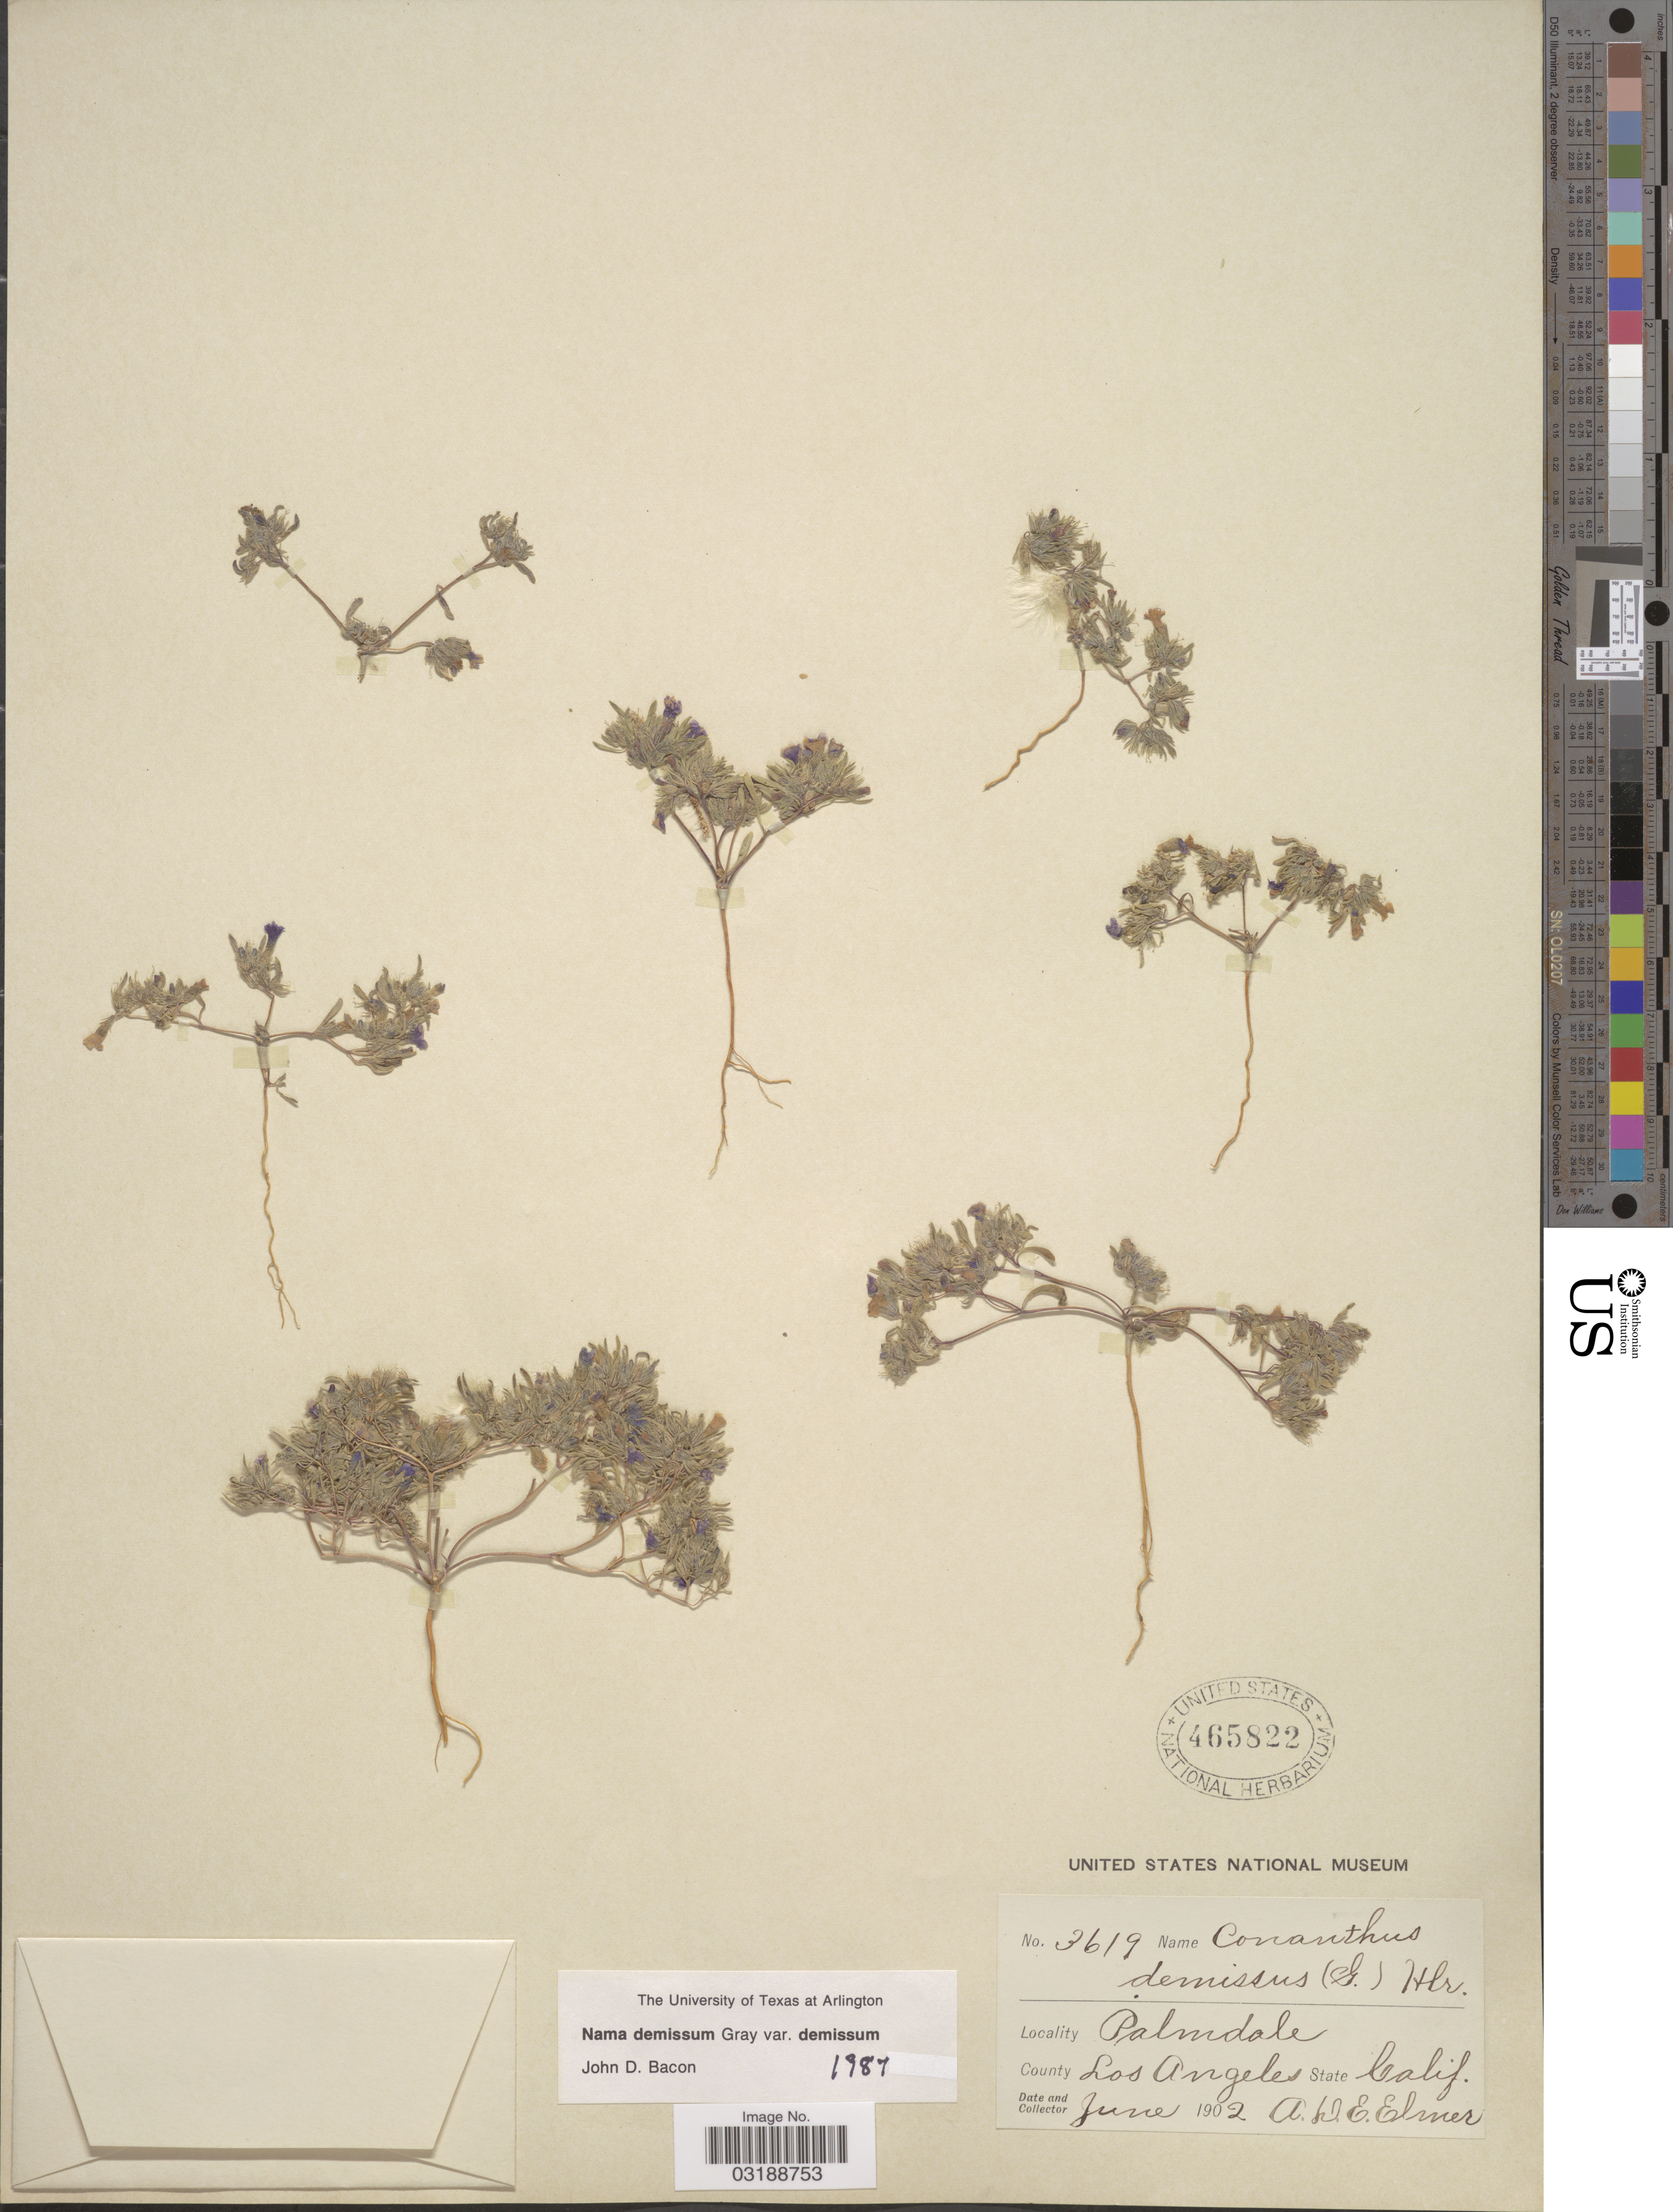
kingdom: Plantae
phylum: Tracheophyta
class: Magnoliopsida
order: Boraginales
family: Namaceae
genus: Nama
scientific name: Nama demissa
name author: A. Gray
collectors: A. D. E. Elmer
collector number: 3619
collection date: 1902-06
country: United States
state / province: California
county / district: Los Angeles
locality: Palmdale. County Los Angeles. State Calif.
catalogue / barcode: US 465822